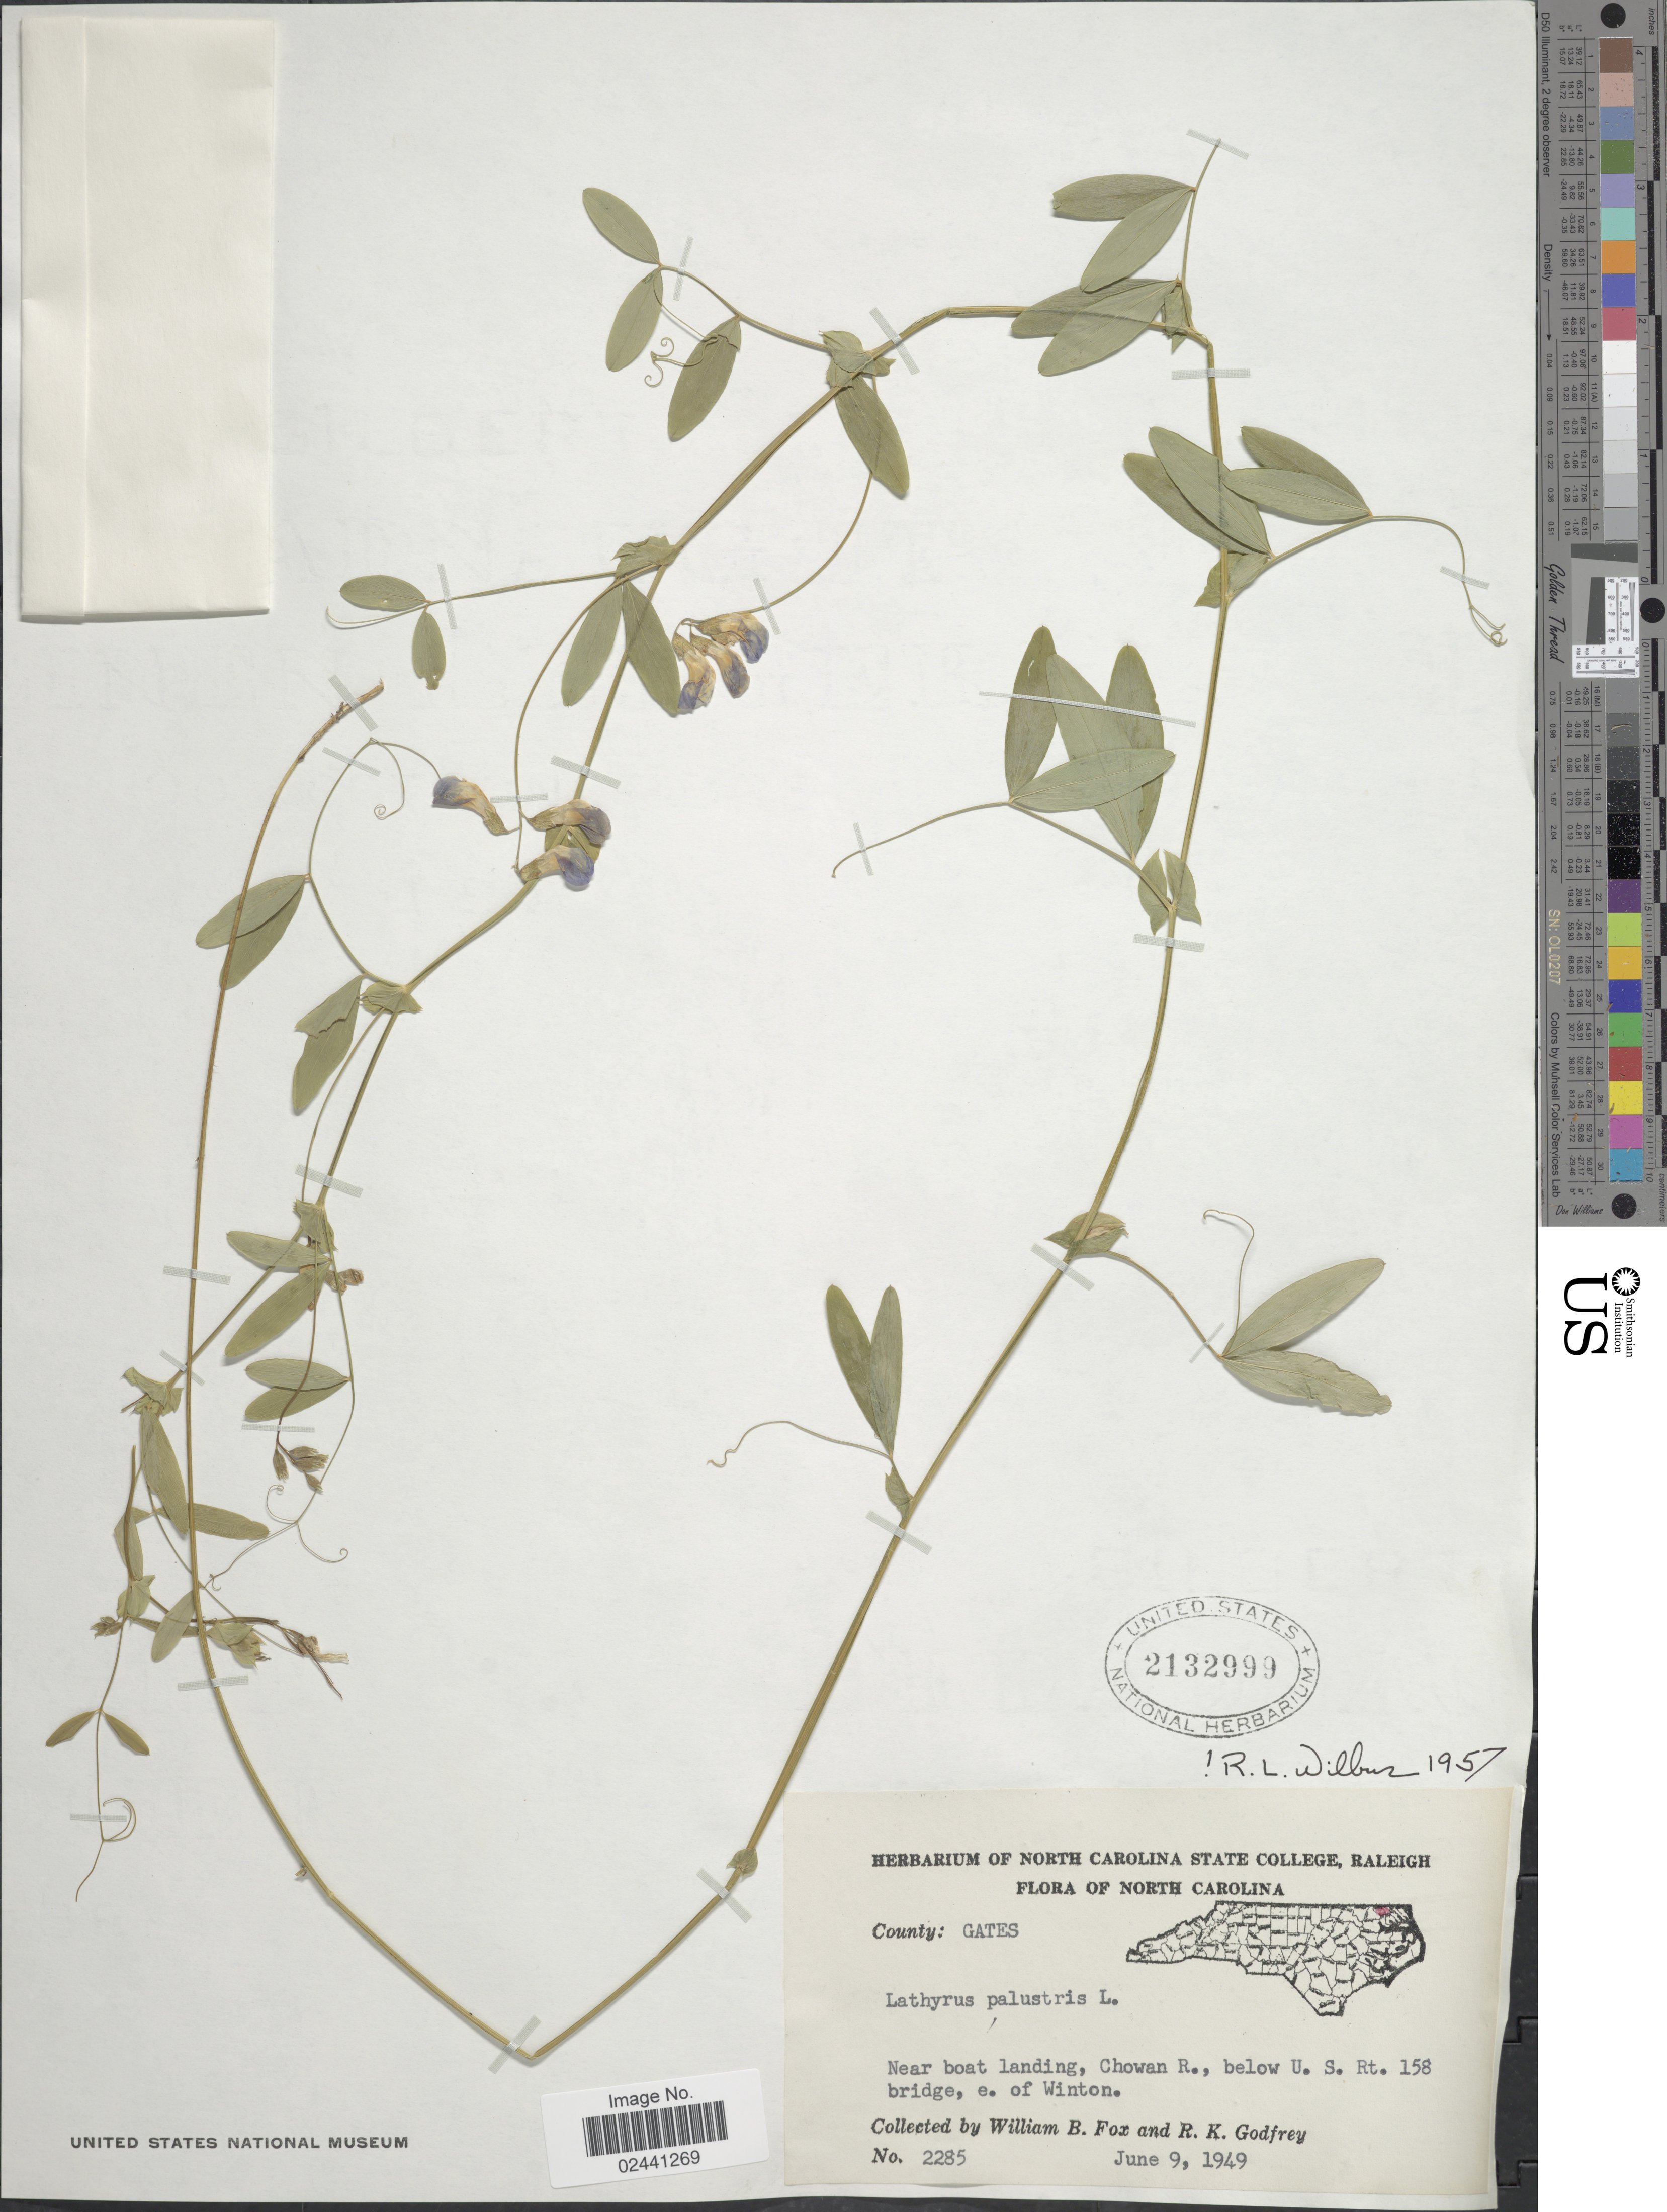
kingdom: Plantae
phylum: Tracheophyta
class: Magnoliopsida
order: Fabales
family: Fabaceae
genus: Lathyrus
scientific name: Lathyrus palustris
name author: L.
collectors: W. B. Fox & R. K. Godfrey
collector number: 2285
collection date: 1949-06-09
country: United States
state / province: North Carolina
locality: County: Gates, Near boat landing, Chowan R., below U.S. Rt. 158 bridge, e. of Winton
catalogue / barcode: US 2132999